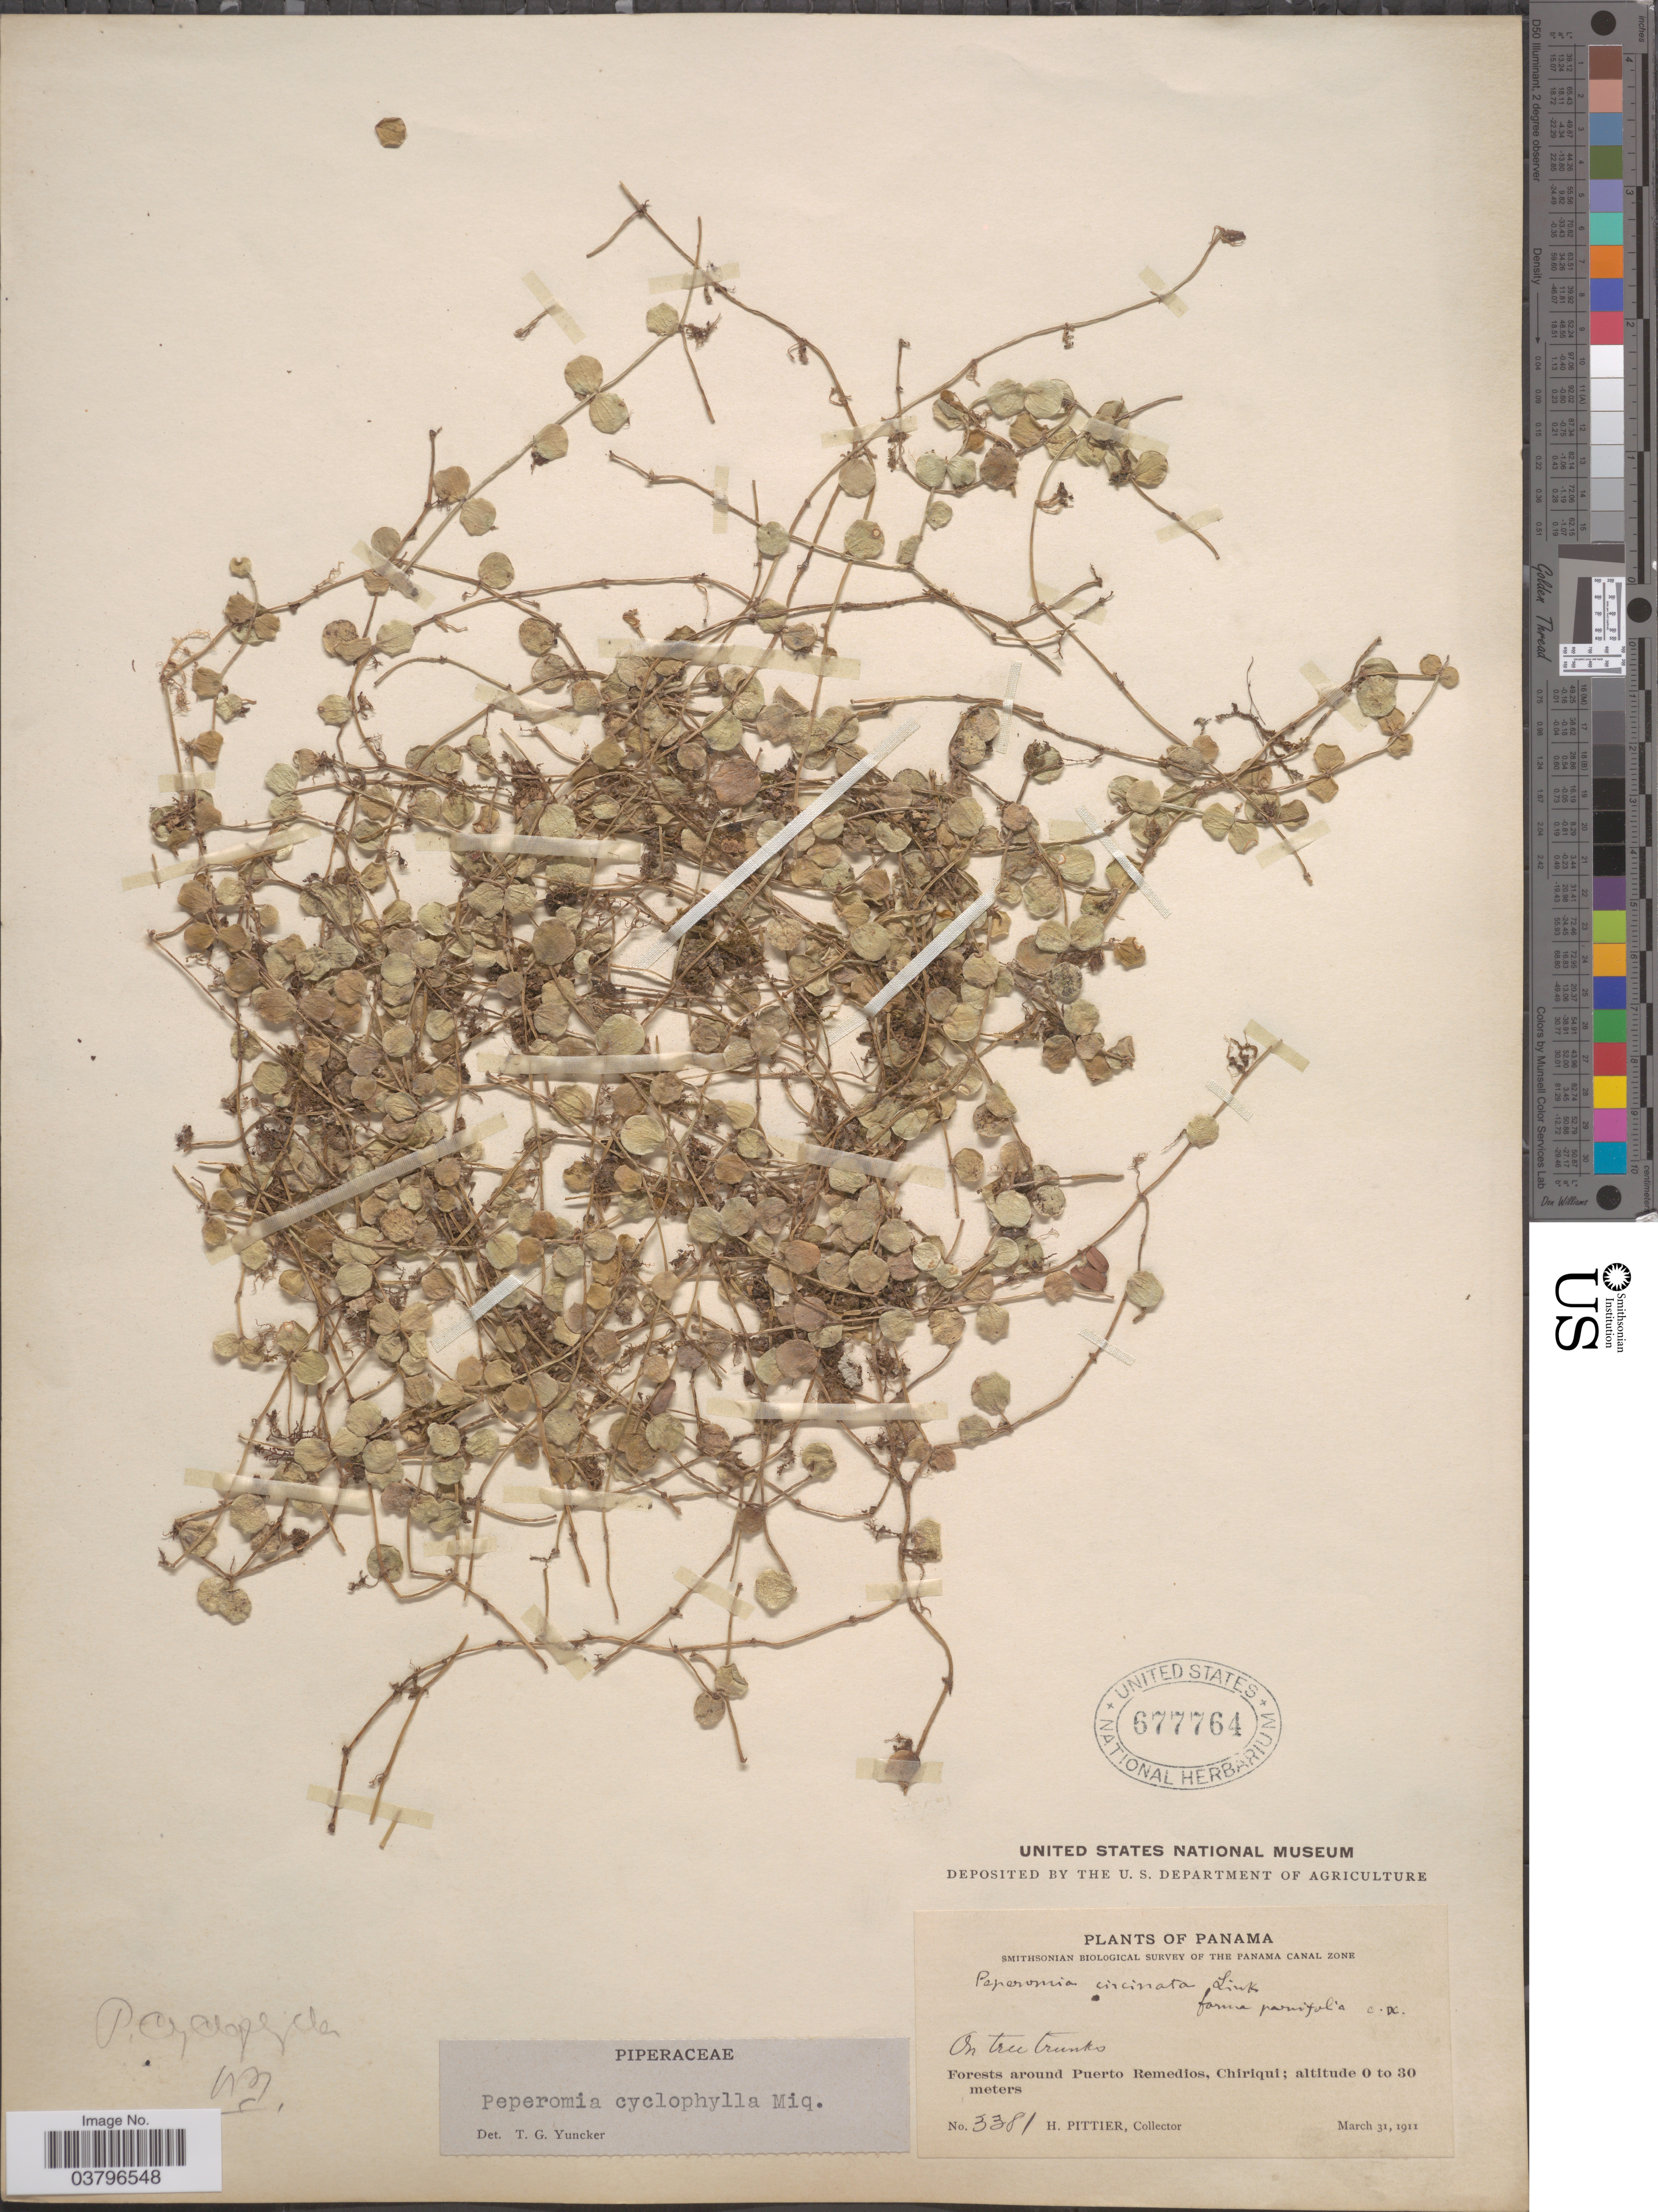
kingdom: Plantae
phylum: Tracheophyta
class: Magnoliopsida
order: Piperales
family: Piperaceae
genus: Peperomia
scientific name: Peperomia cyclophylla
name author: Miq.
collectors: H. F. Pittier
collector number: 3381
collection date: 1911-03-31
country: Panama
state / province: Chiriqui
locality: Forest arounf Puerto Remedios.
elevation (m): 0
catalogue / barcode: US 677764